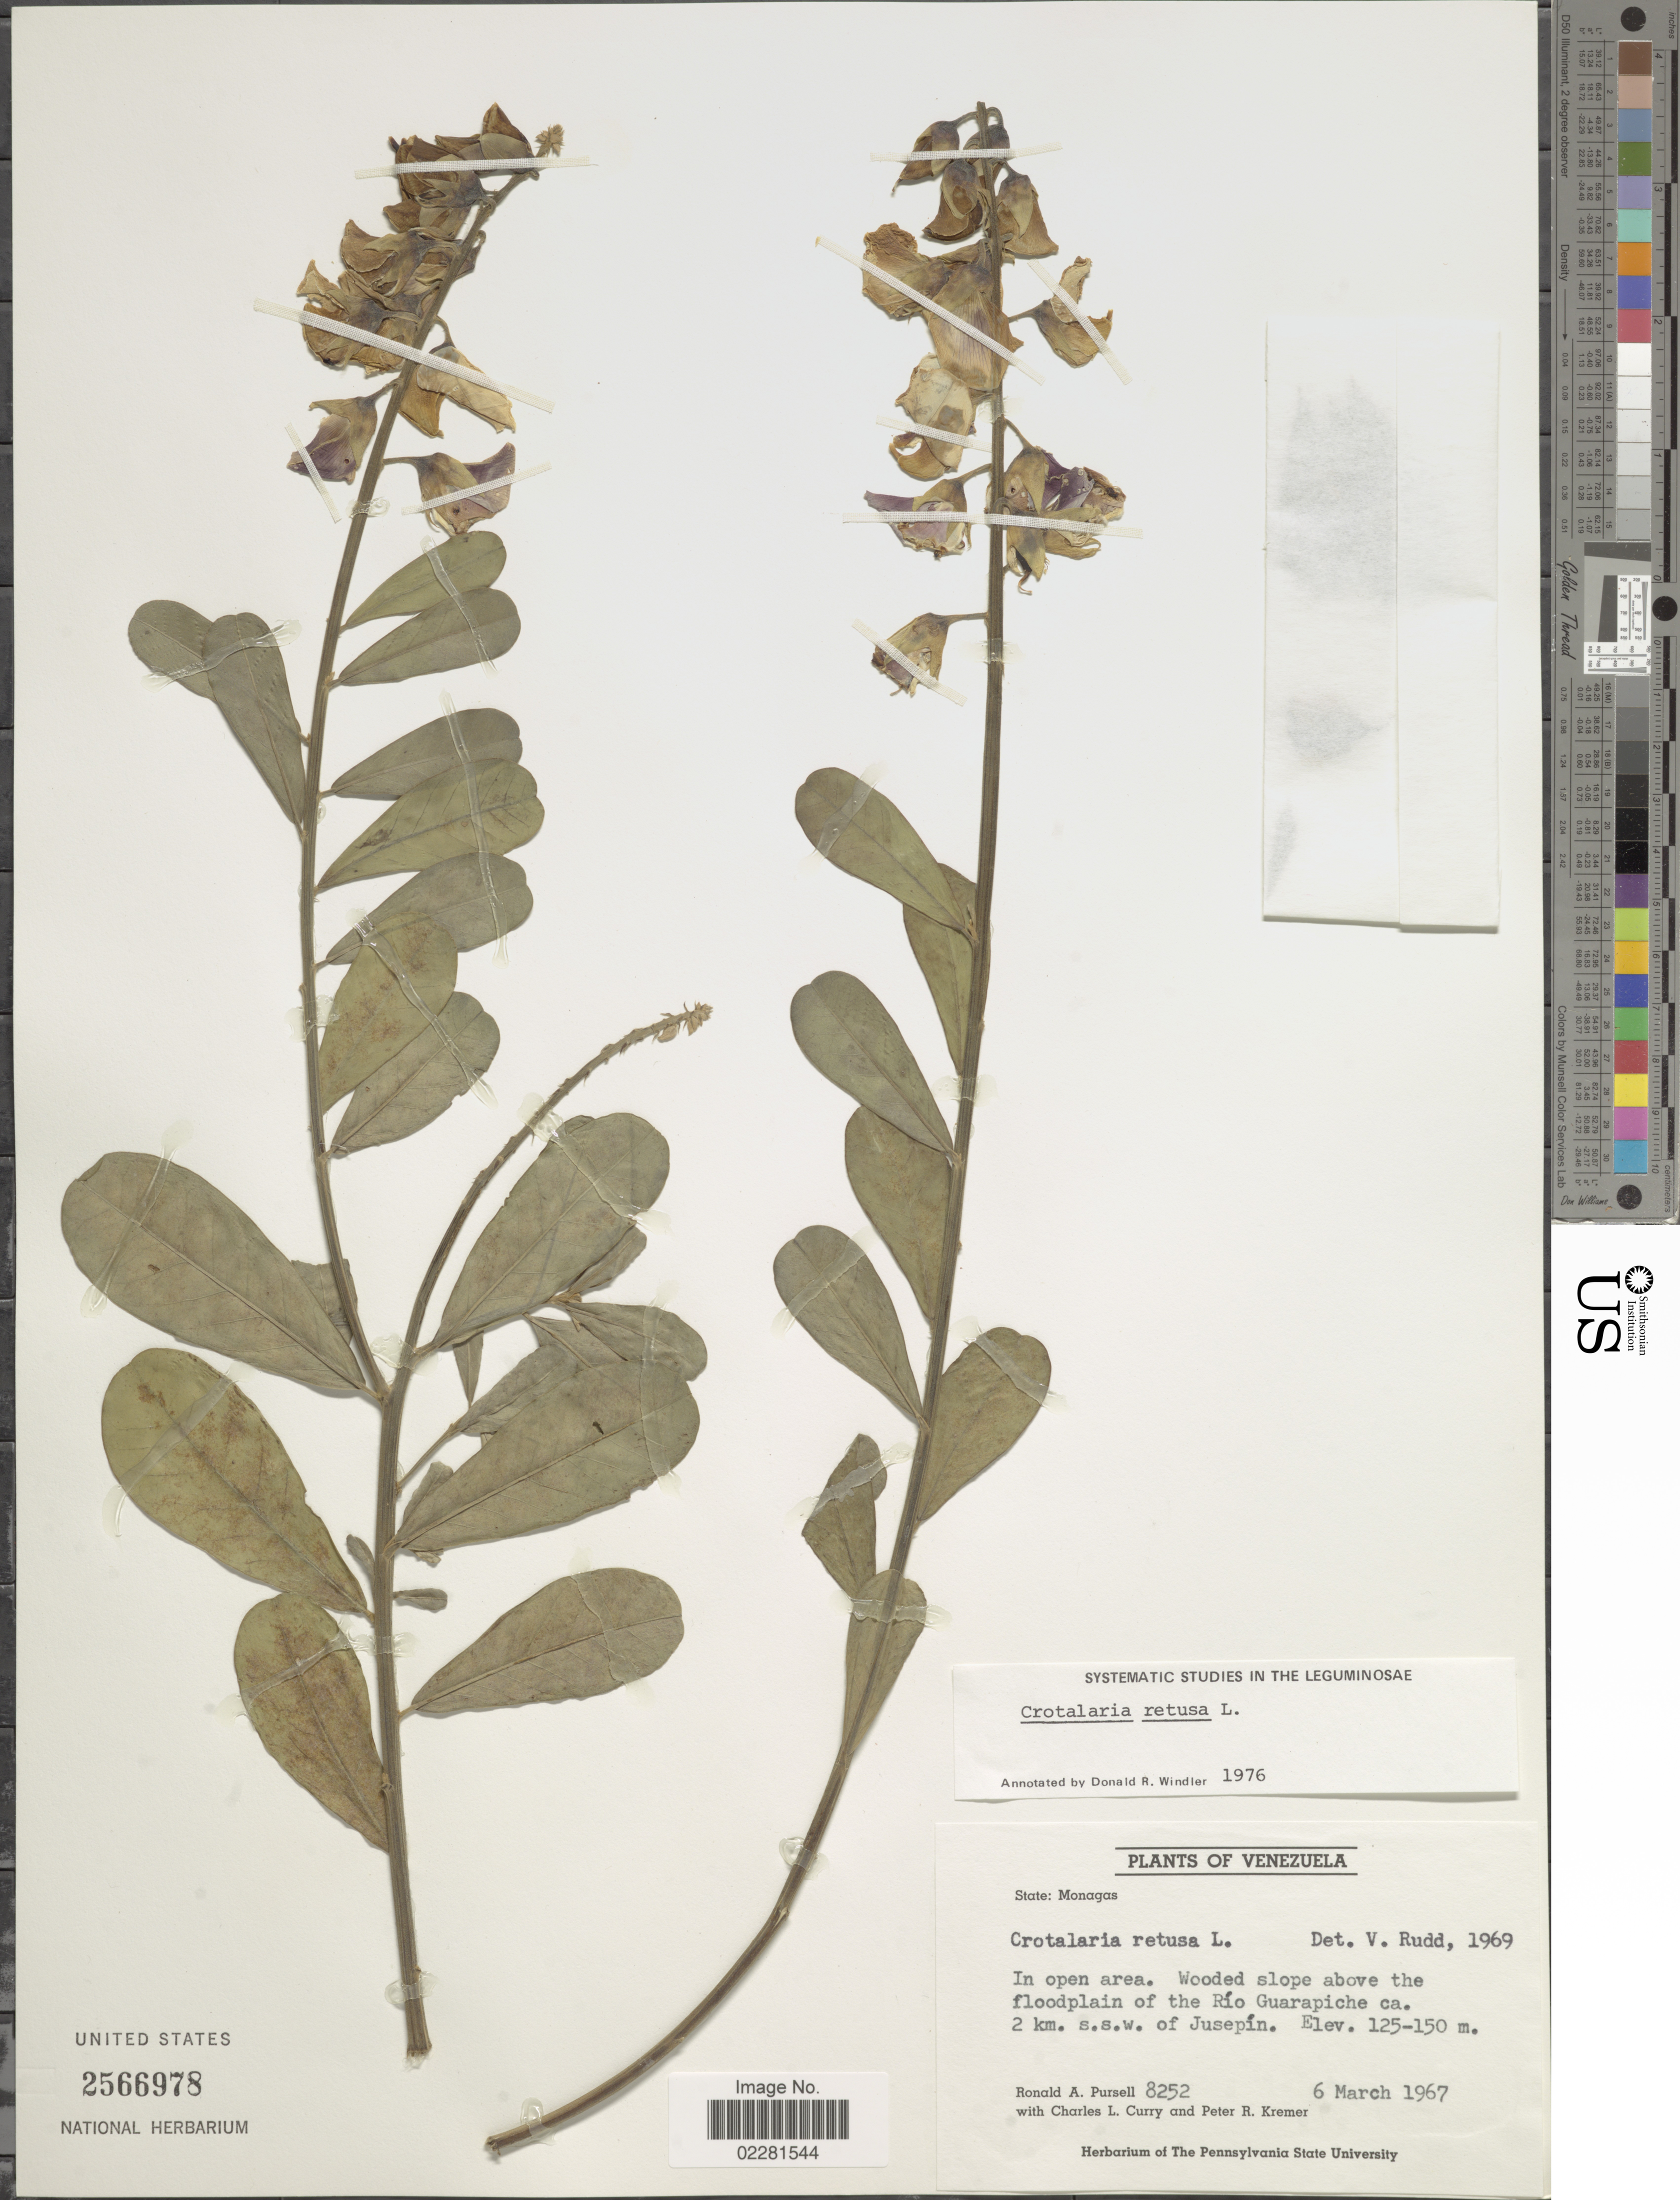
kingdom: Plantae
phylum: Tracheophyta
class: Magnoliopsida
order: Fabales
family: Fabaceae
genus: Crotalaria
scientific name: Crotalaria retusa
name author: L.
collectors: R. A. Pursell, C. L. Curry & P. Kremer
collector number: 8252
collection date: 1967-03-06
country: Venezuela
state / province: Monagas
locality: Above the floodplain of the Rio Guarapiche ca 2 km s.s.w. of Jusepin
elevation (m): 125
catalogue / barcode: US 2566978